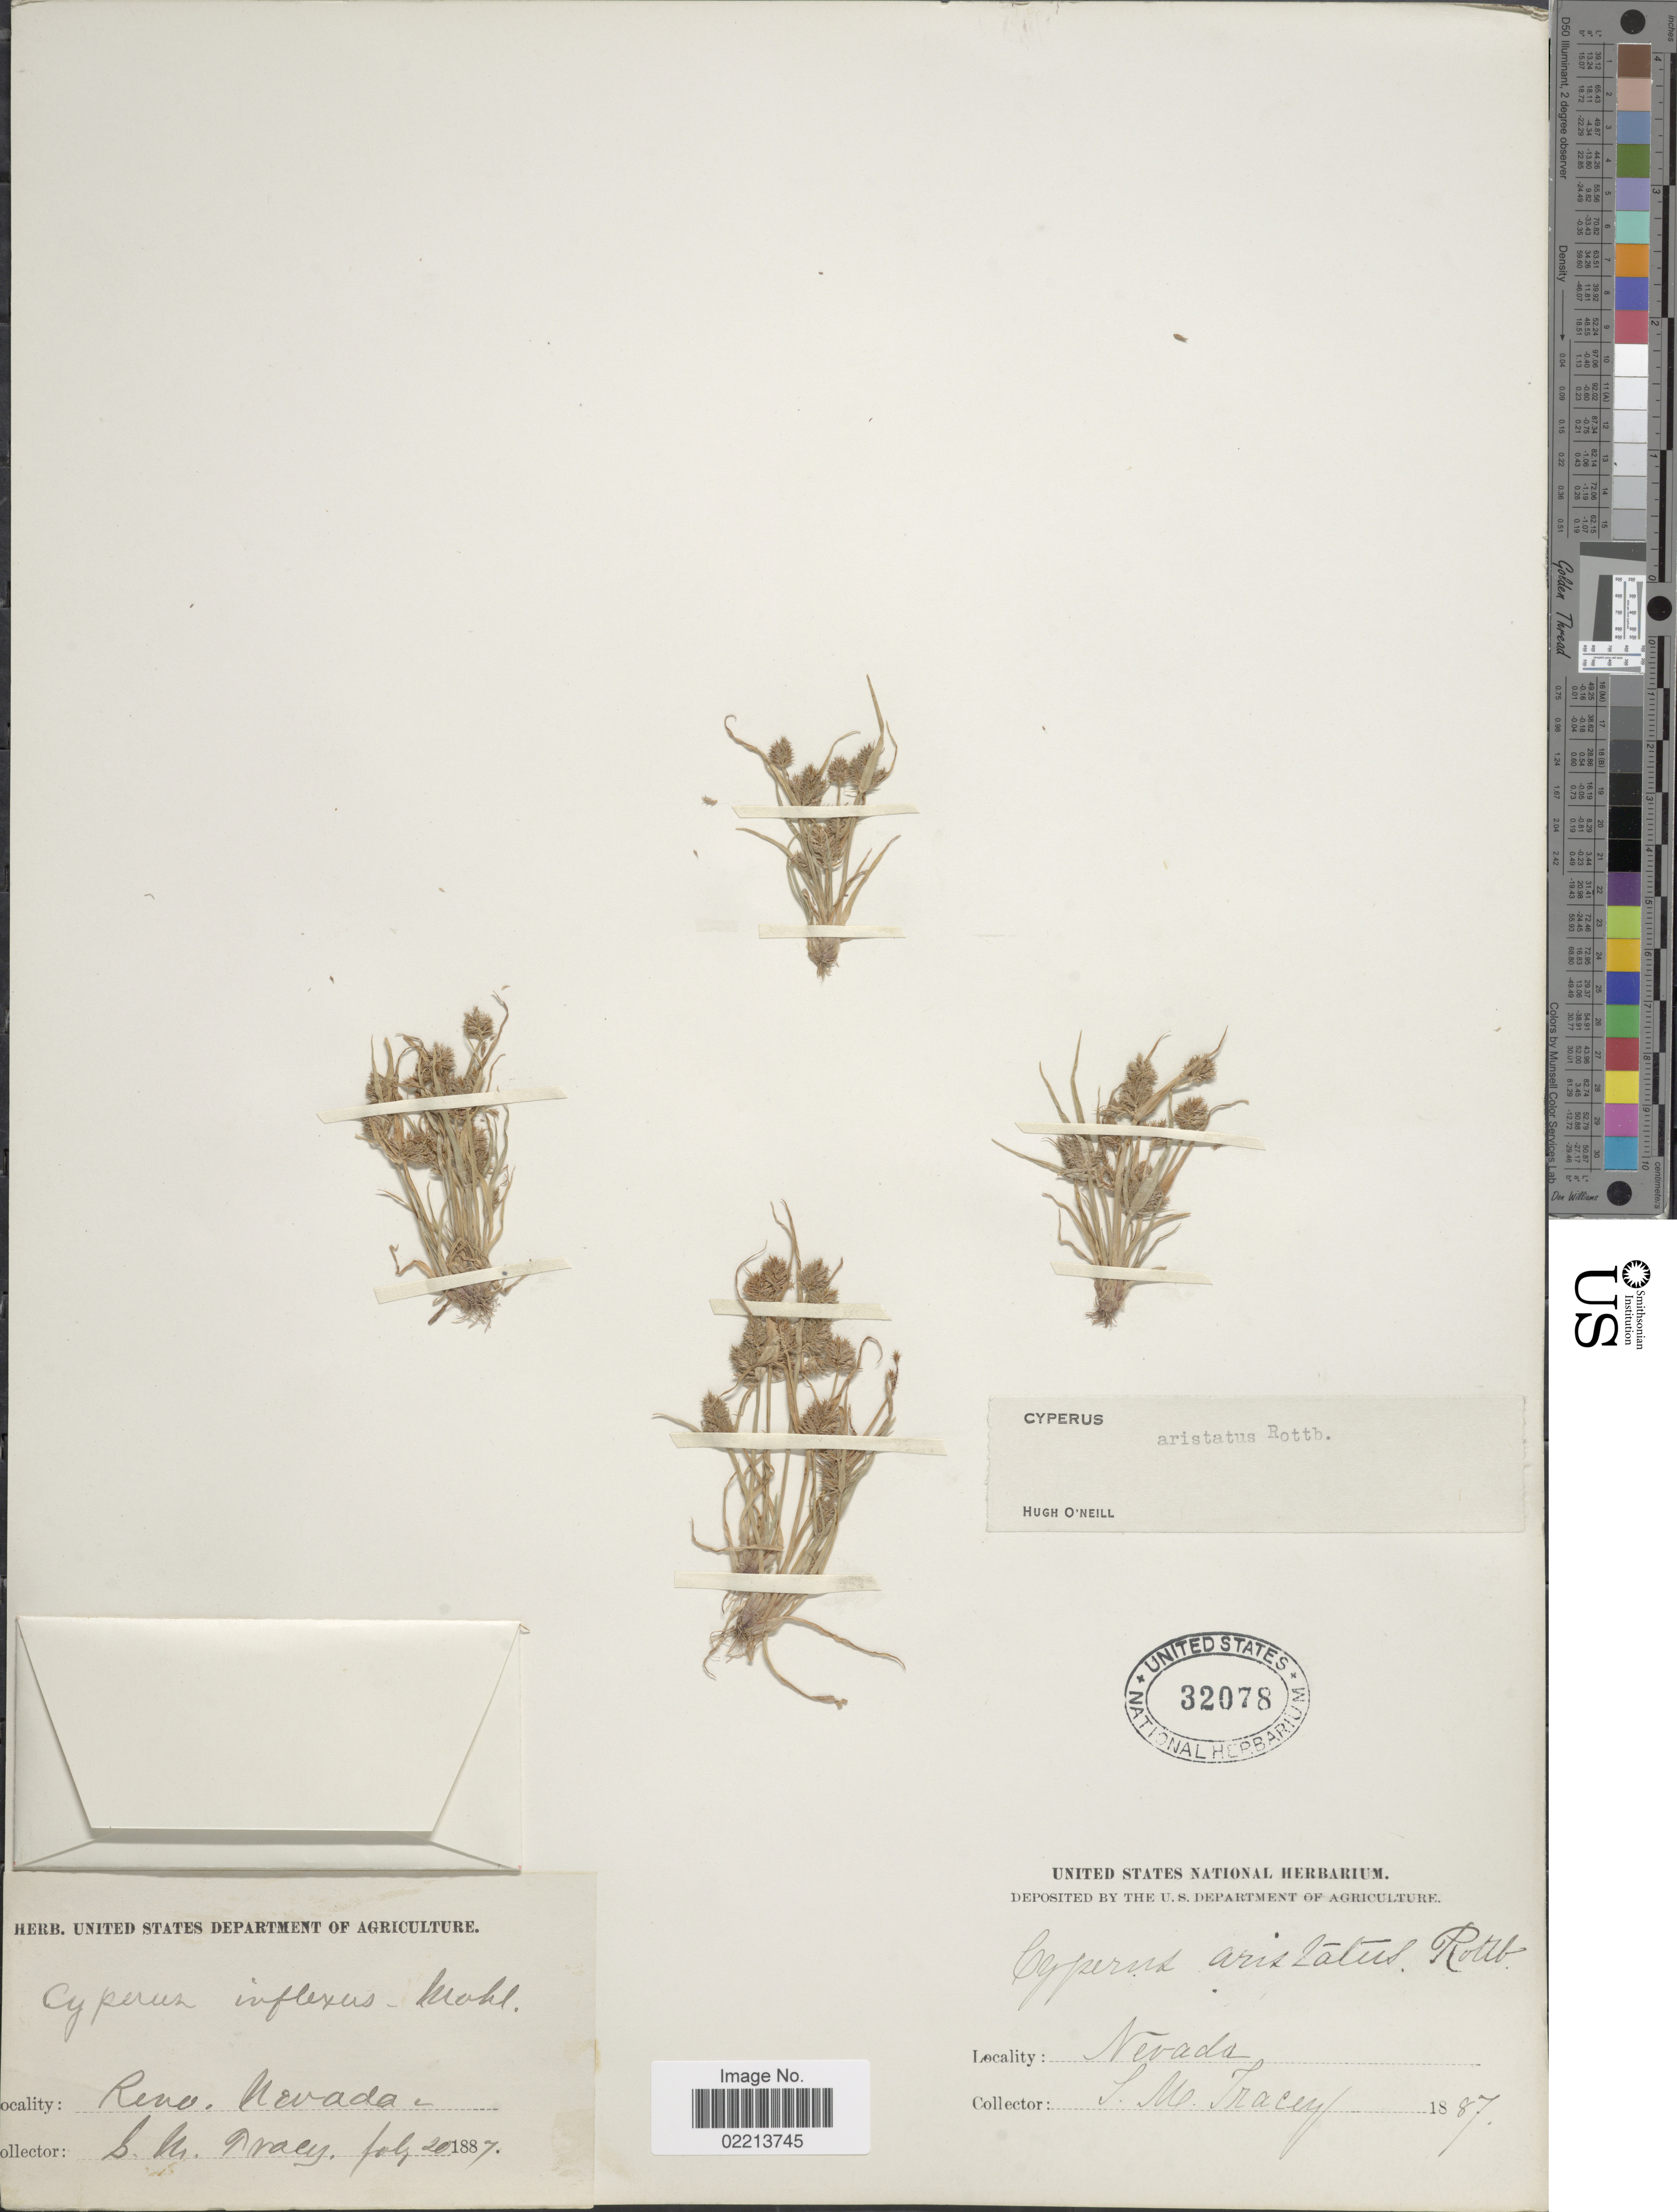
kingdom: Plantae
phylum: Tracheophyta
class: Liliopsida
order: Poales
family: Cyperaceae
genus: Cyperus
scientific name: Cyperus squarrosus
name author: L.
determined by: Strong, Mark T., (BOT), Smithsonian Institution - National Museum of Natural History (UNITED STATES)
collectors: S. Tracey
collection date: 1887-07-20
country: United States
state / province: Nevada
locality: Reno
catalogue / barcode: US 32078